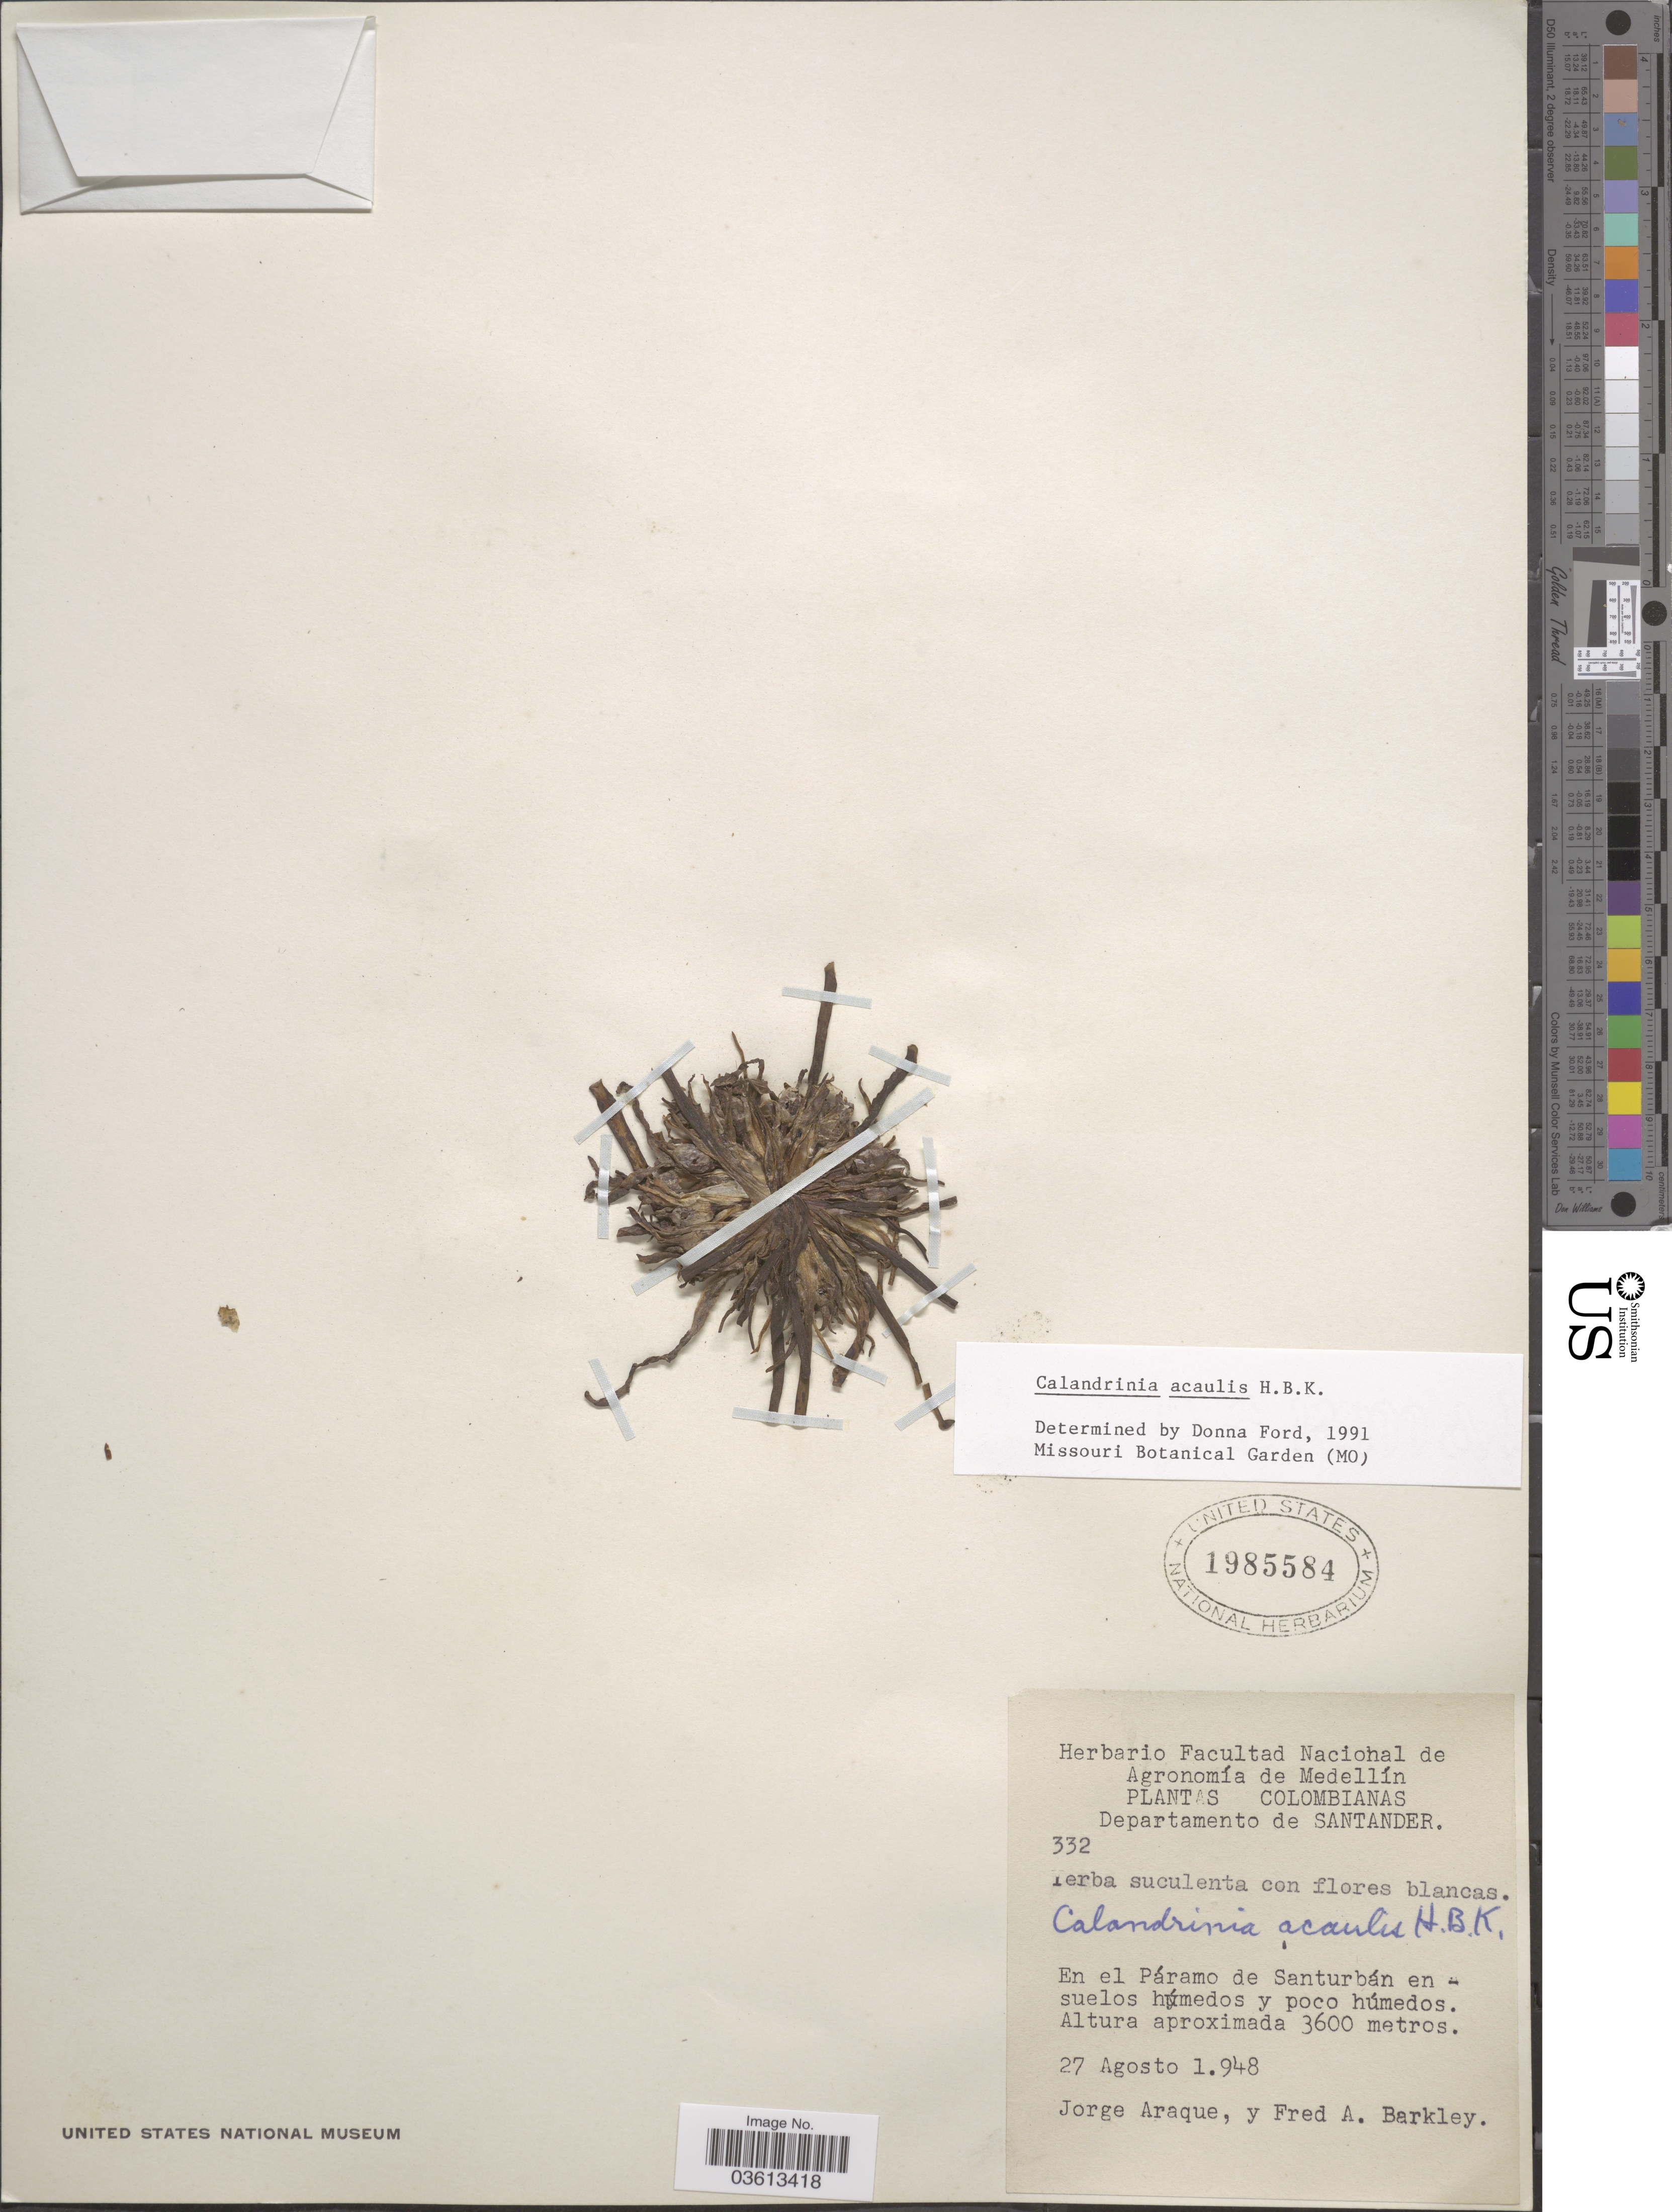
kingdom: Plantae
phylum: Tracheophyta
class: Magnoliopsida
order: Caryophyllales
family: Montiaceae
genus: Calandrinia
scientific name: Calandrinia acaulis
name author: Kunth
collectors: J. Araque & F. A. Barkley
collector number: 332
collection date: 1948-08-27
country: Colombia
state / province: Santander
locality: Departamento de Santander. En el Páramo de Santurbán ensuelos húmedos y poco húmedos.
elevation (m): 3600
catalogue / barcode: US 1985584